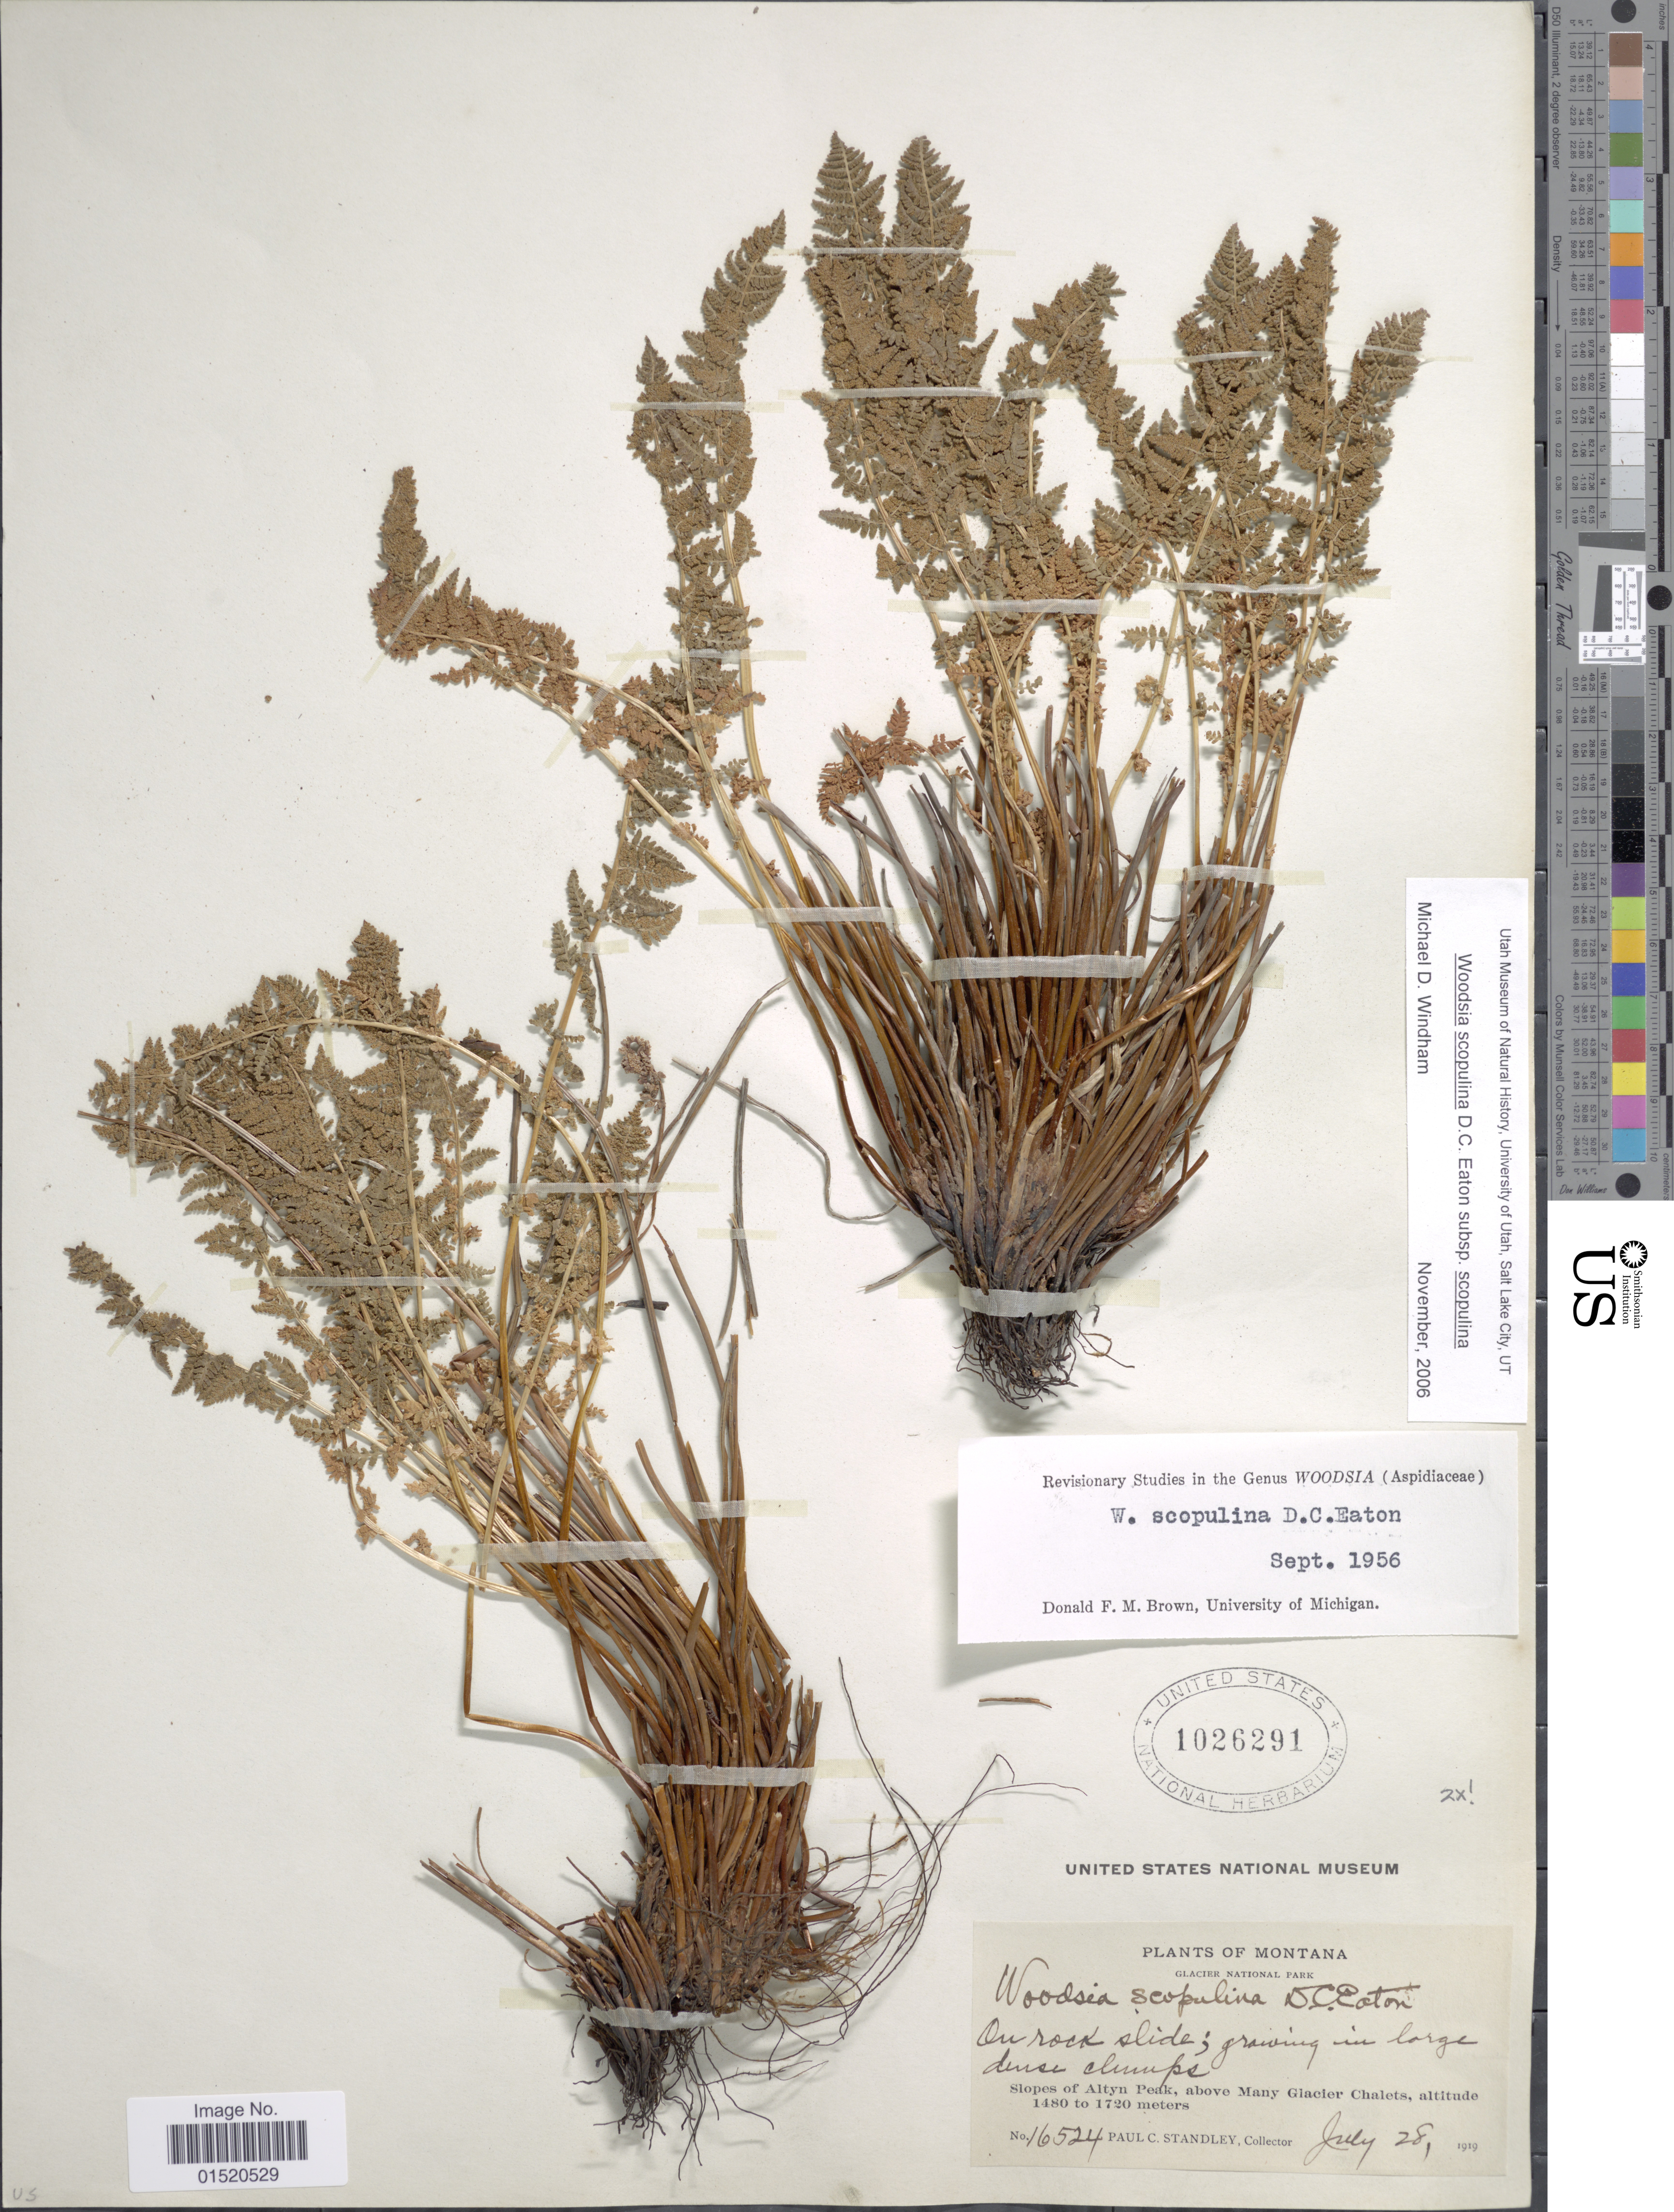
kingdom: Plantae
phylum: Tracheophyta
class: Polypodiopsida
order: Polypodiales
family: Woodsiaceae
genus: Woodsia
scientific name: Woodsia scopulina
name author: D.C. Eaton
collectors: P. C. Standley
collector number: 16524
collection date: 1919-07-28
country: United States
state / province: Montana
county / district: Glacier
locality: Glacier National Park, Slopes of Altyn Peak, above Many Glacier Chalets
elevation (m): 1480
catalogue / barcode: US 1026291